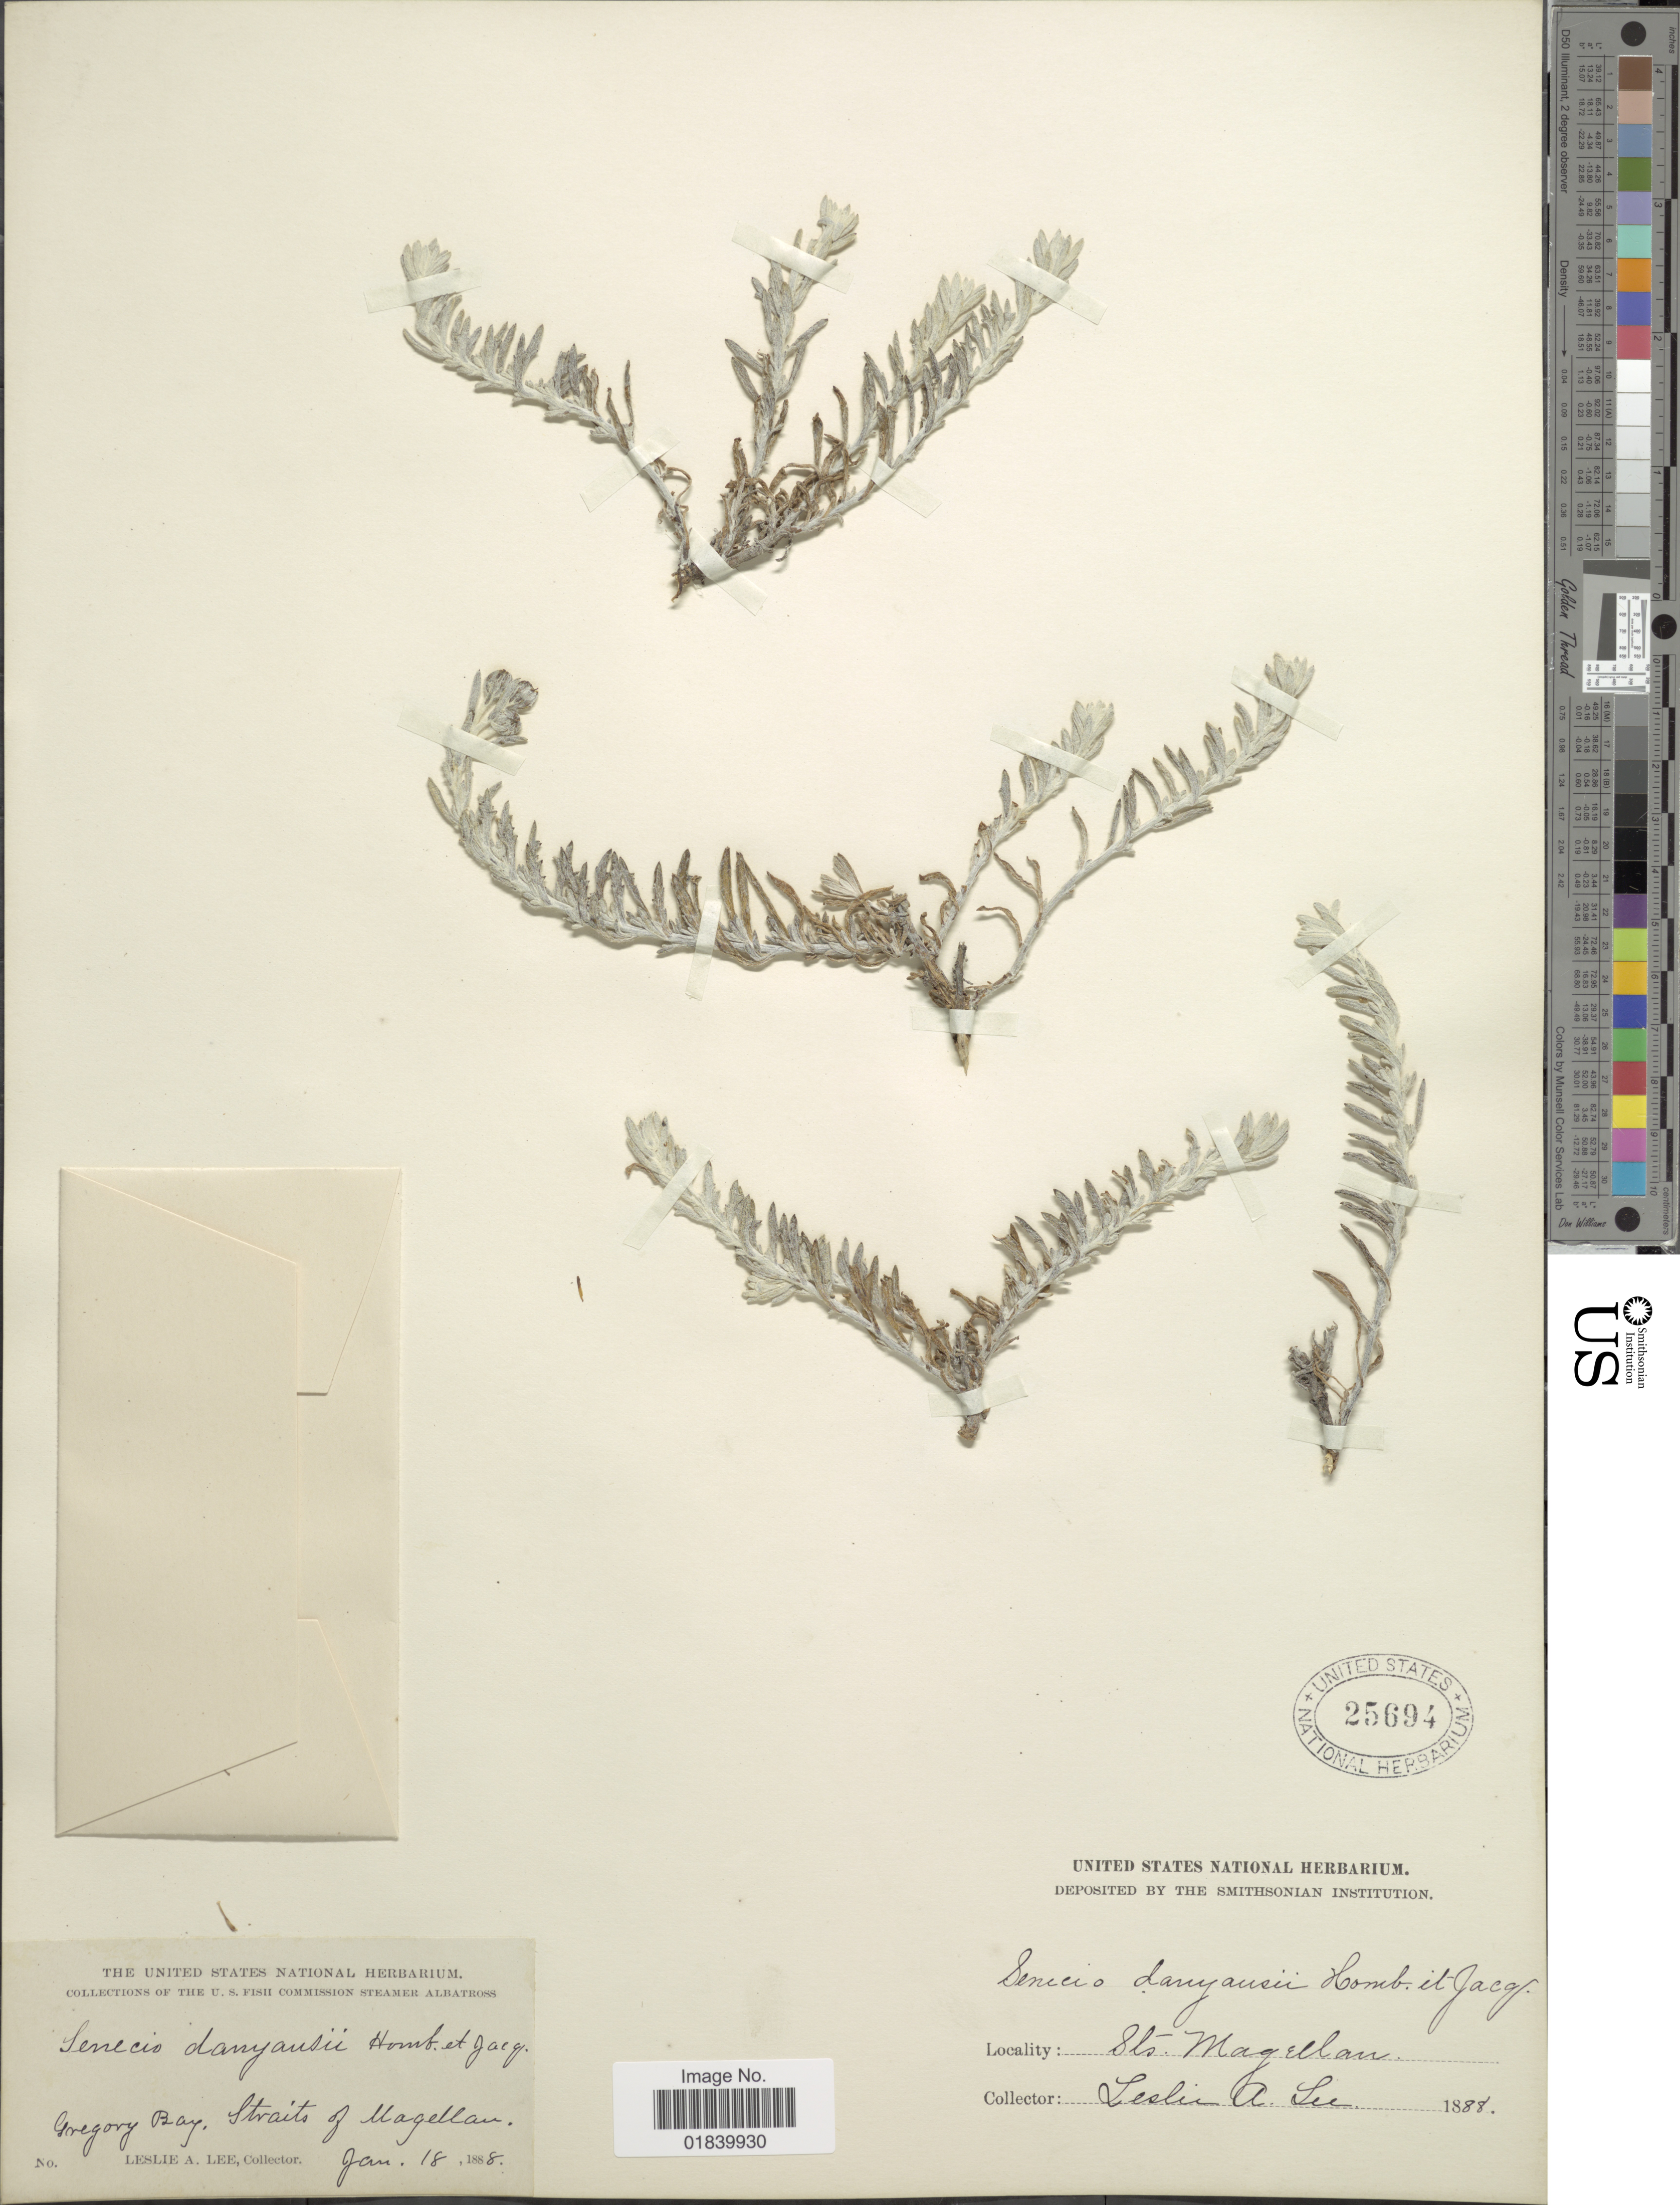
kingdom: Plantae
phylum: Tracheophyta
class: Magnoliopsida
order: Asterales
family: Asteraceae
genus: Senecio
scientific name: Senecio patagonicus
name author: Hook. & Arn.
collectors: L. Lee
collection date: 1888-01-18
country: Chile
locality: Gregory Bay, Straits of Magellan.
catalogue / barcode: US 25694